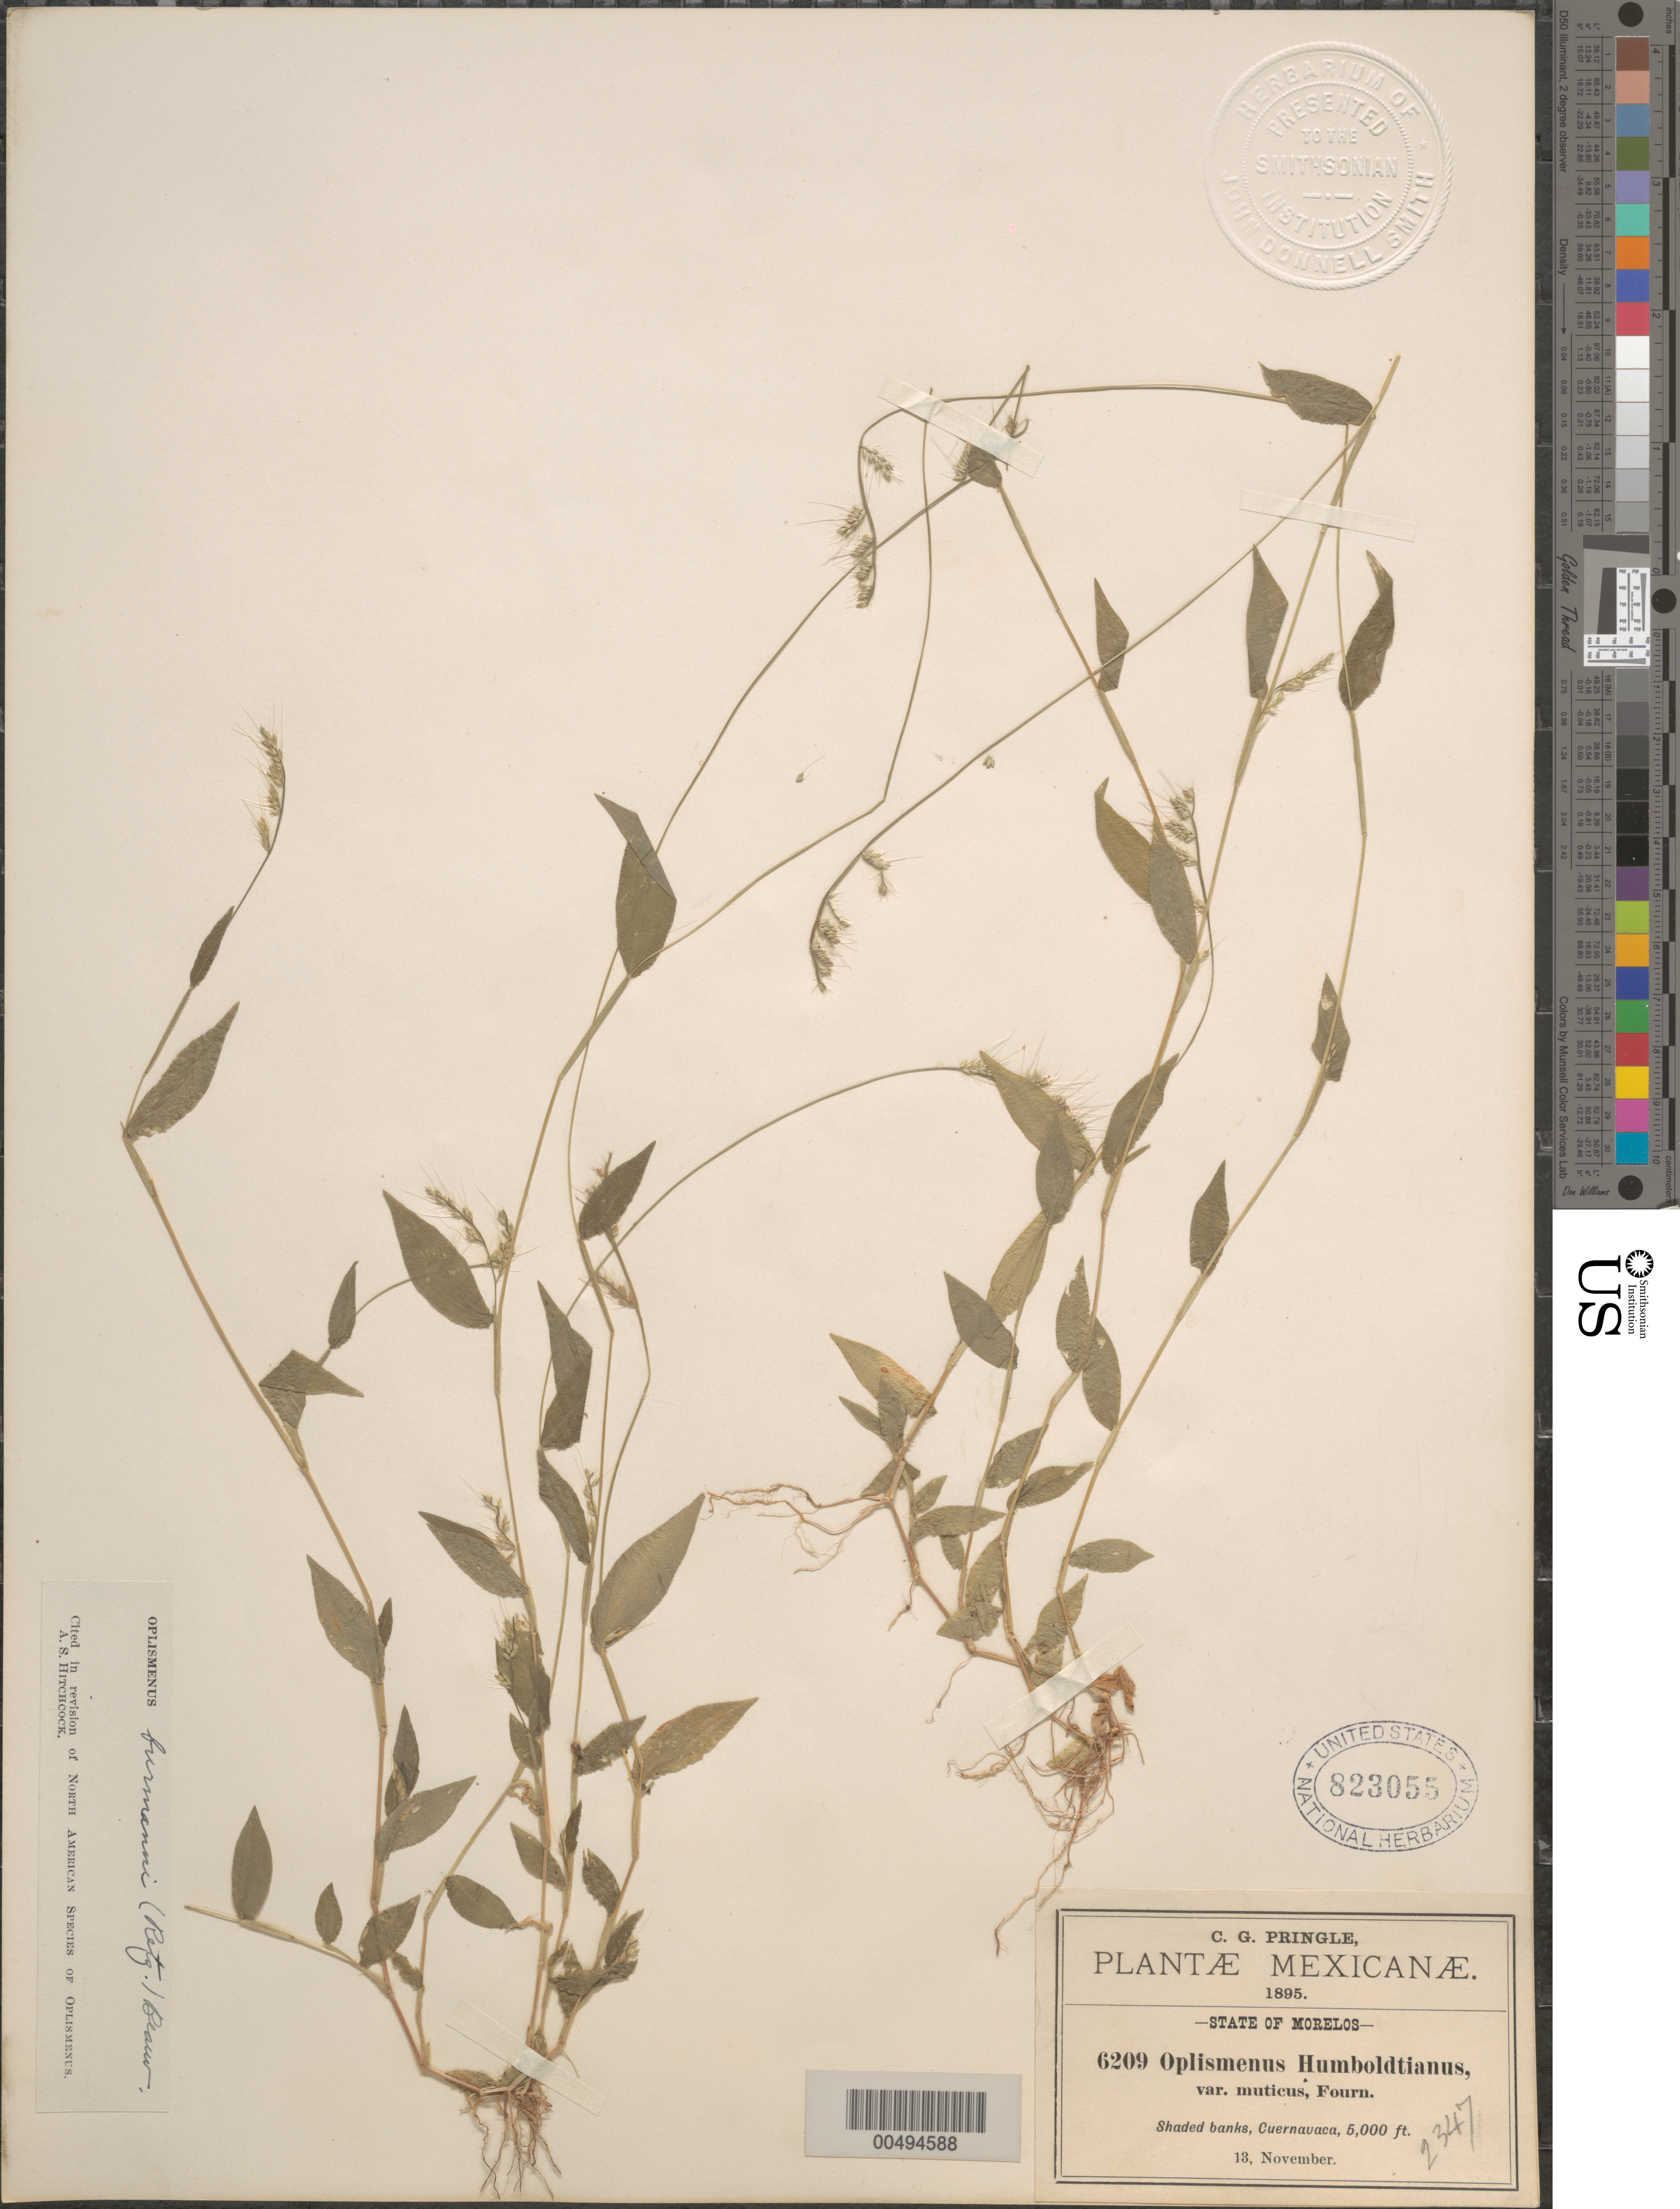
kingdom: Plantae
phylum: Tracheophyta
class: Liliopsida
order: Poales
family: Poaceae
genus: Oplismenus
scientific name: Oplismenus burmannii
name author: (Retz.) P. Beauv.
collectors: C. G. Pringle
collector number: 6209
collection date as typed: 13 Nov 1895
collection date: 1895-11-13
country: Mexico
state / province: Morelos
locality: Cuernavaca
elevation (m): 1524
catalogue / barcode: US 823055